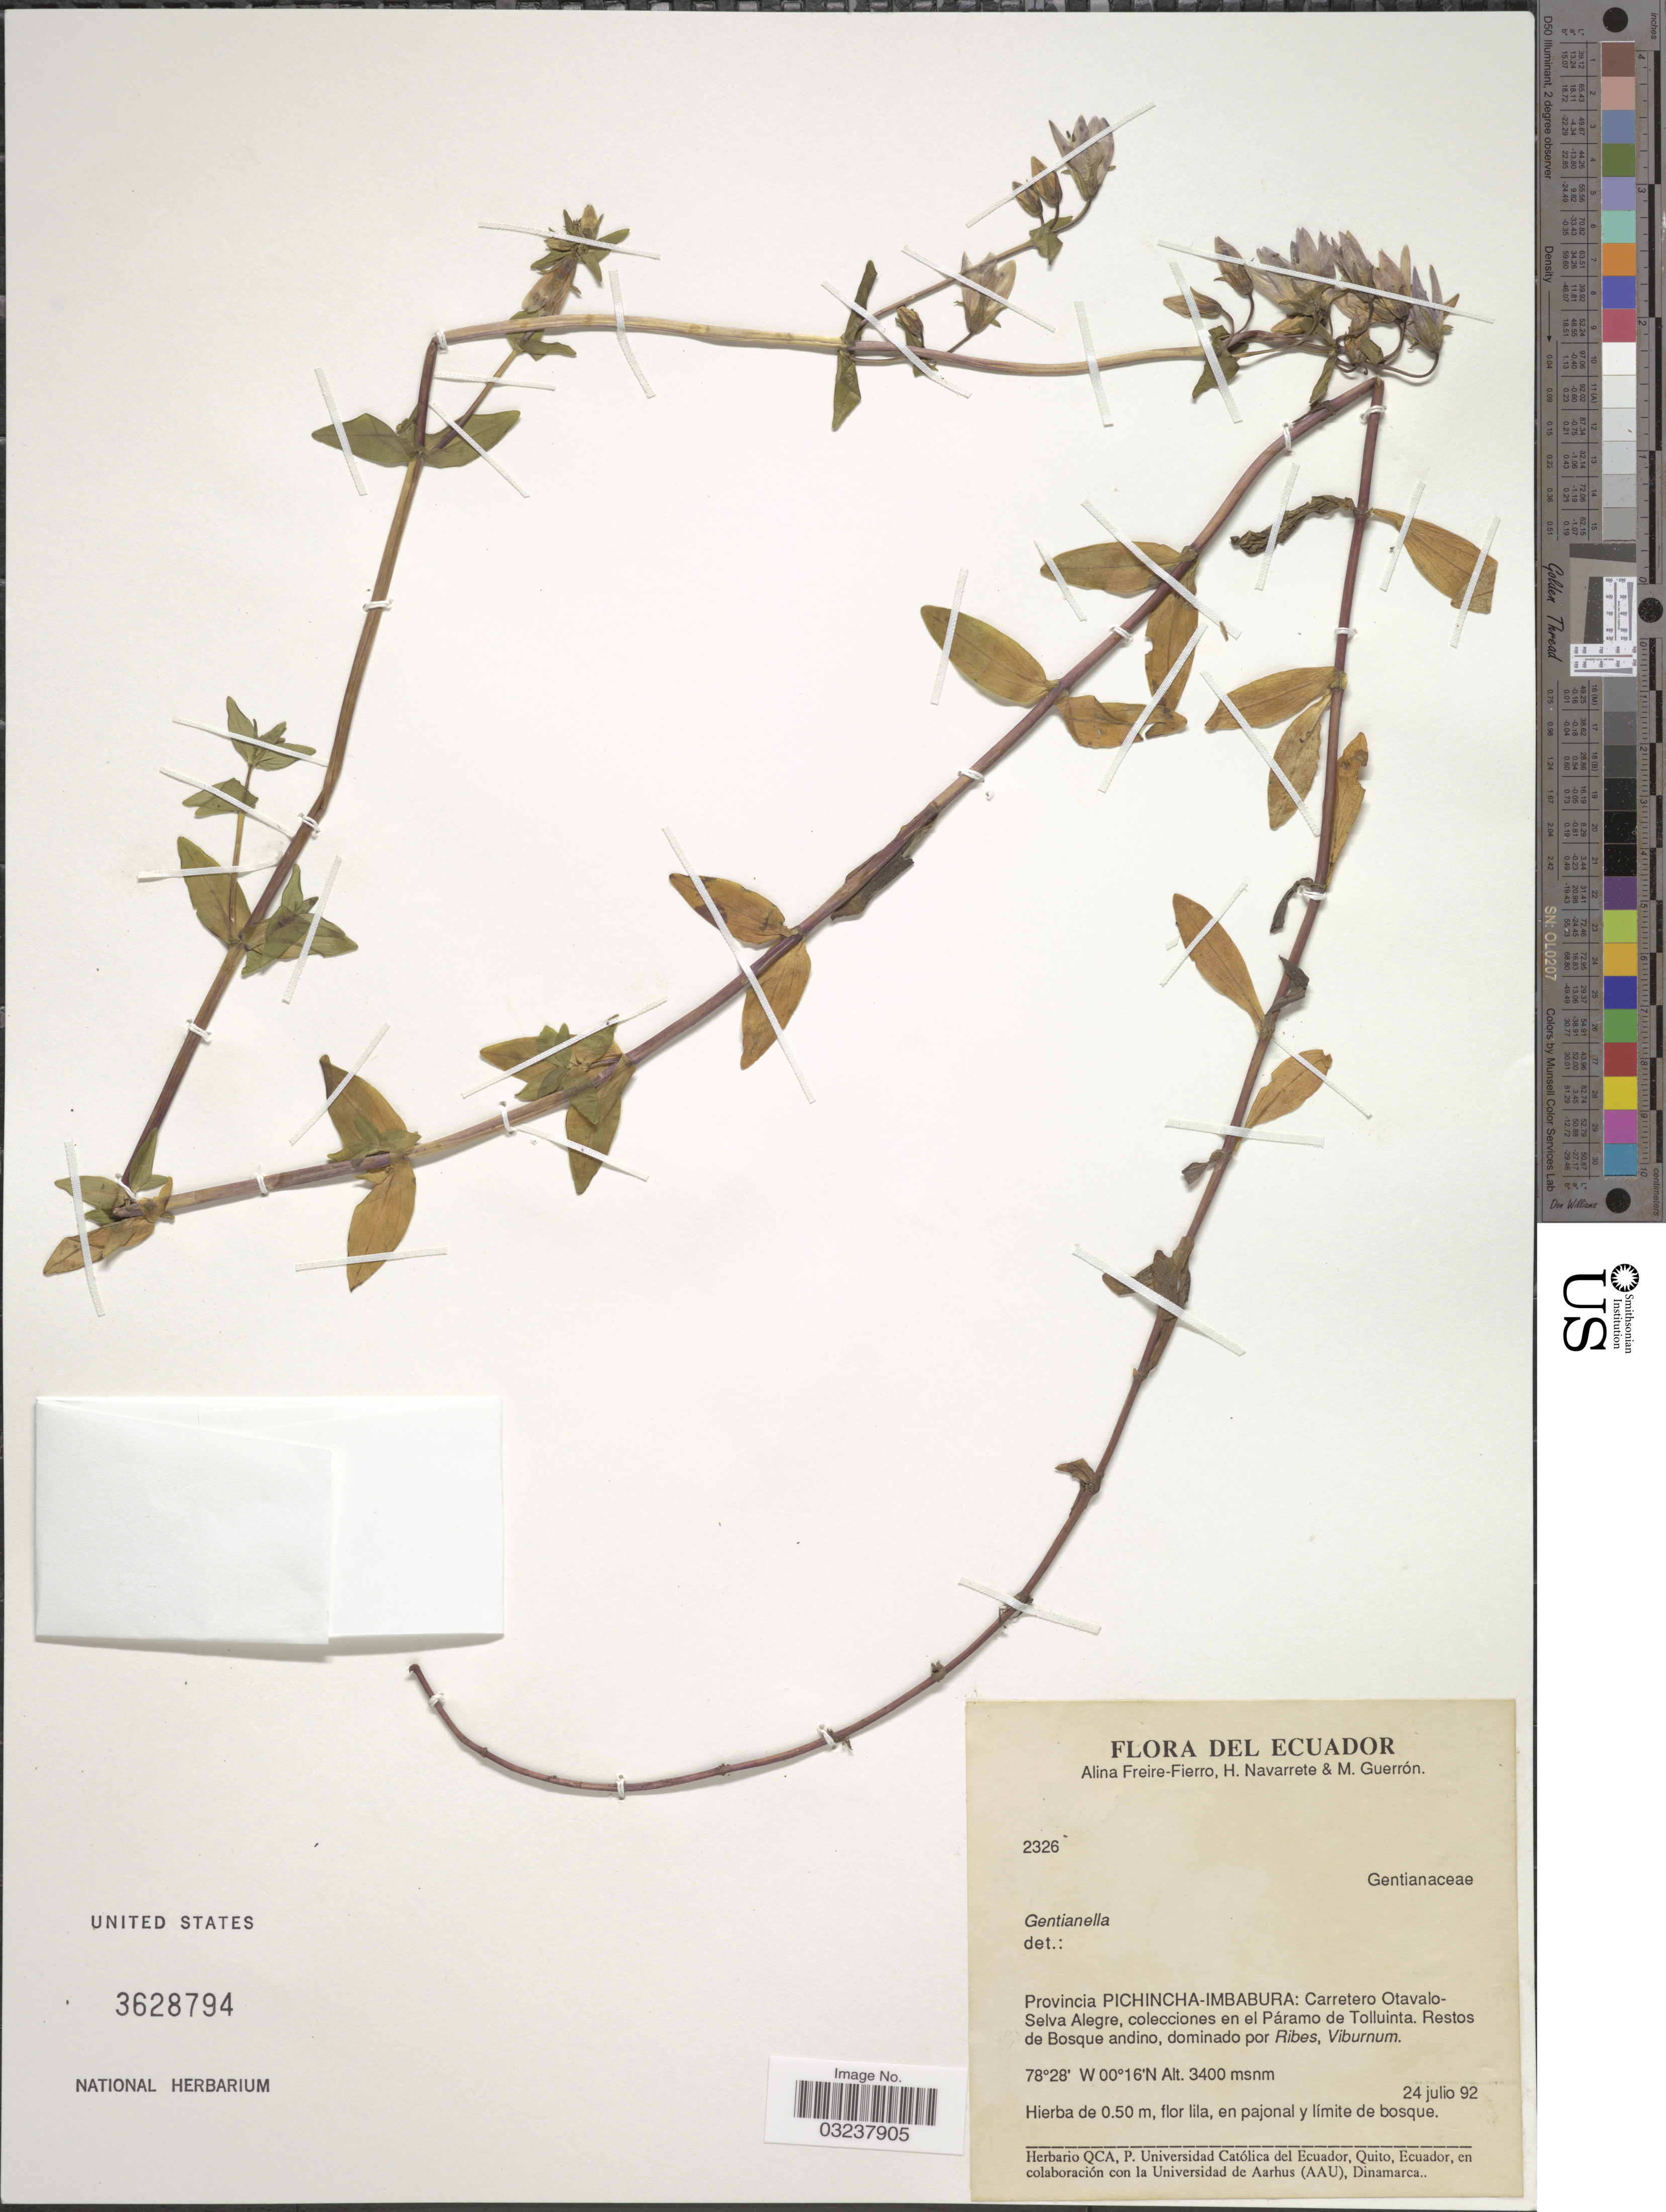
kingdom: Plantae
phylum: Tracheophyta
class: Magnoliopsida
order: Gentianales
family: Gentianaceae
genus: Gentianella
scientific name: Gentianella sp.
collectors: A. Freire-Fierro, H. Navarrete & M. Guerron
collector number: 2326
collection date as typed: Transcribed d/m/y: 24/7/92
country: Ecuador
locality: Provincia Pichincha-Imbabura: Carretero Otavalo-Selva Alegre, colecciones en el Páramo de Tolluinta.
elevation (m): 3400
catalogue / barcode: US 3628794